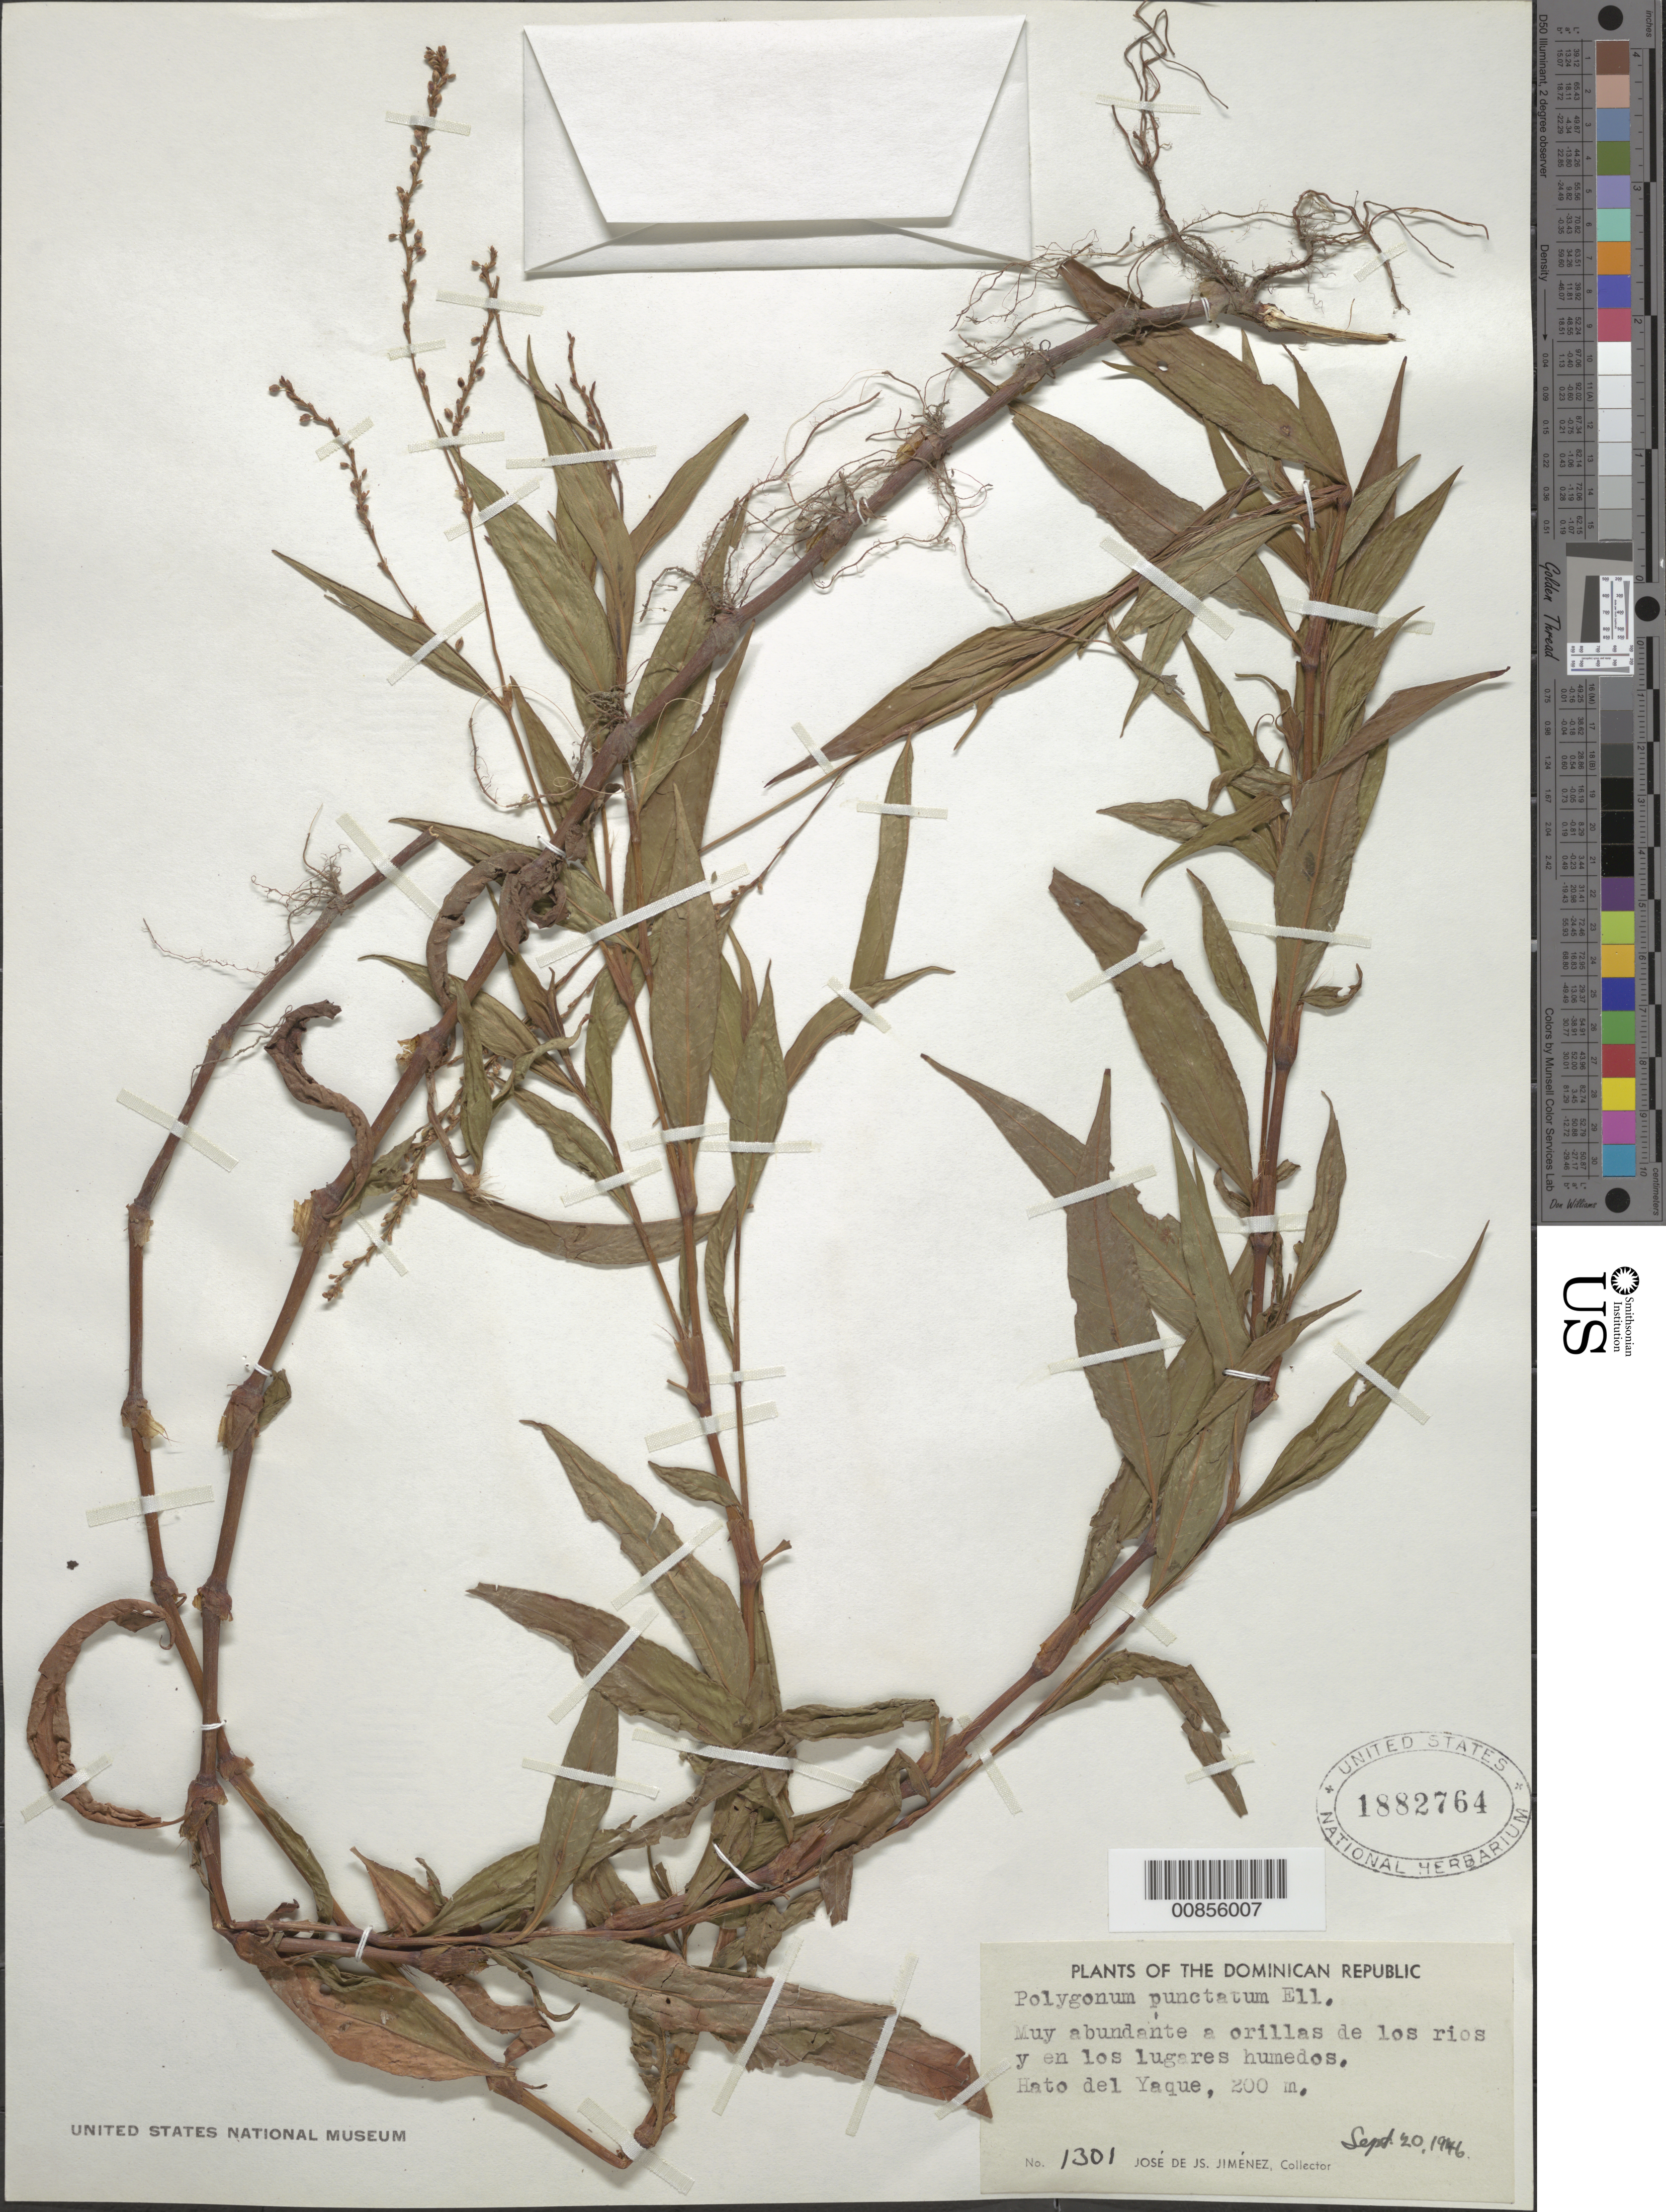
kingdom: Plantae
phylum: Tracheophyta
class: Magnoliopsida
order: Caryophyllales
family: Polygonaceae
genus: Polygonum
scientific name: Polygonum punctatum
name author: Elliott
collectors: J. J. Jiménez Almonte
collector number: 1301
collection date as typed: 20 Sep 1946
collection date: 1946-09-20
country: Dominican Republic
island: Hispaniola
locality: Hato del Yaque.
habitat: Muy abundante a orillas de los rios y en los lugares húmedos.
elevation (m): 200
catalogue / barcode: US 1882764